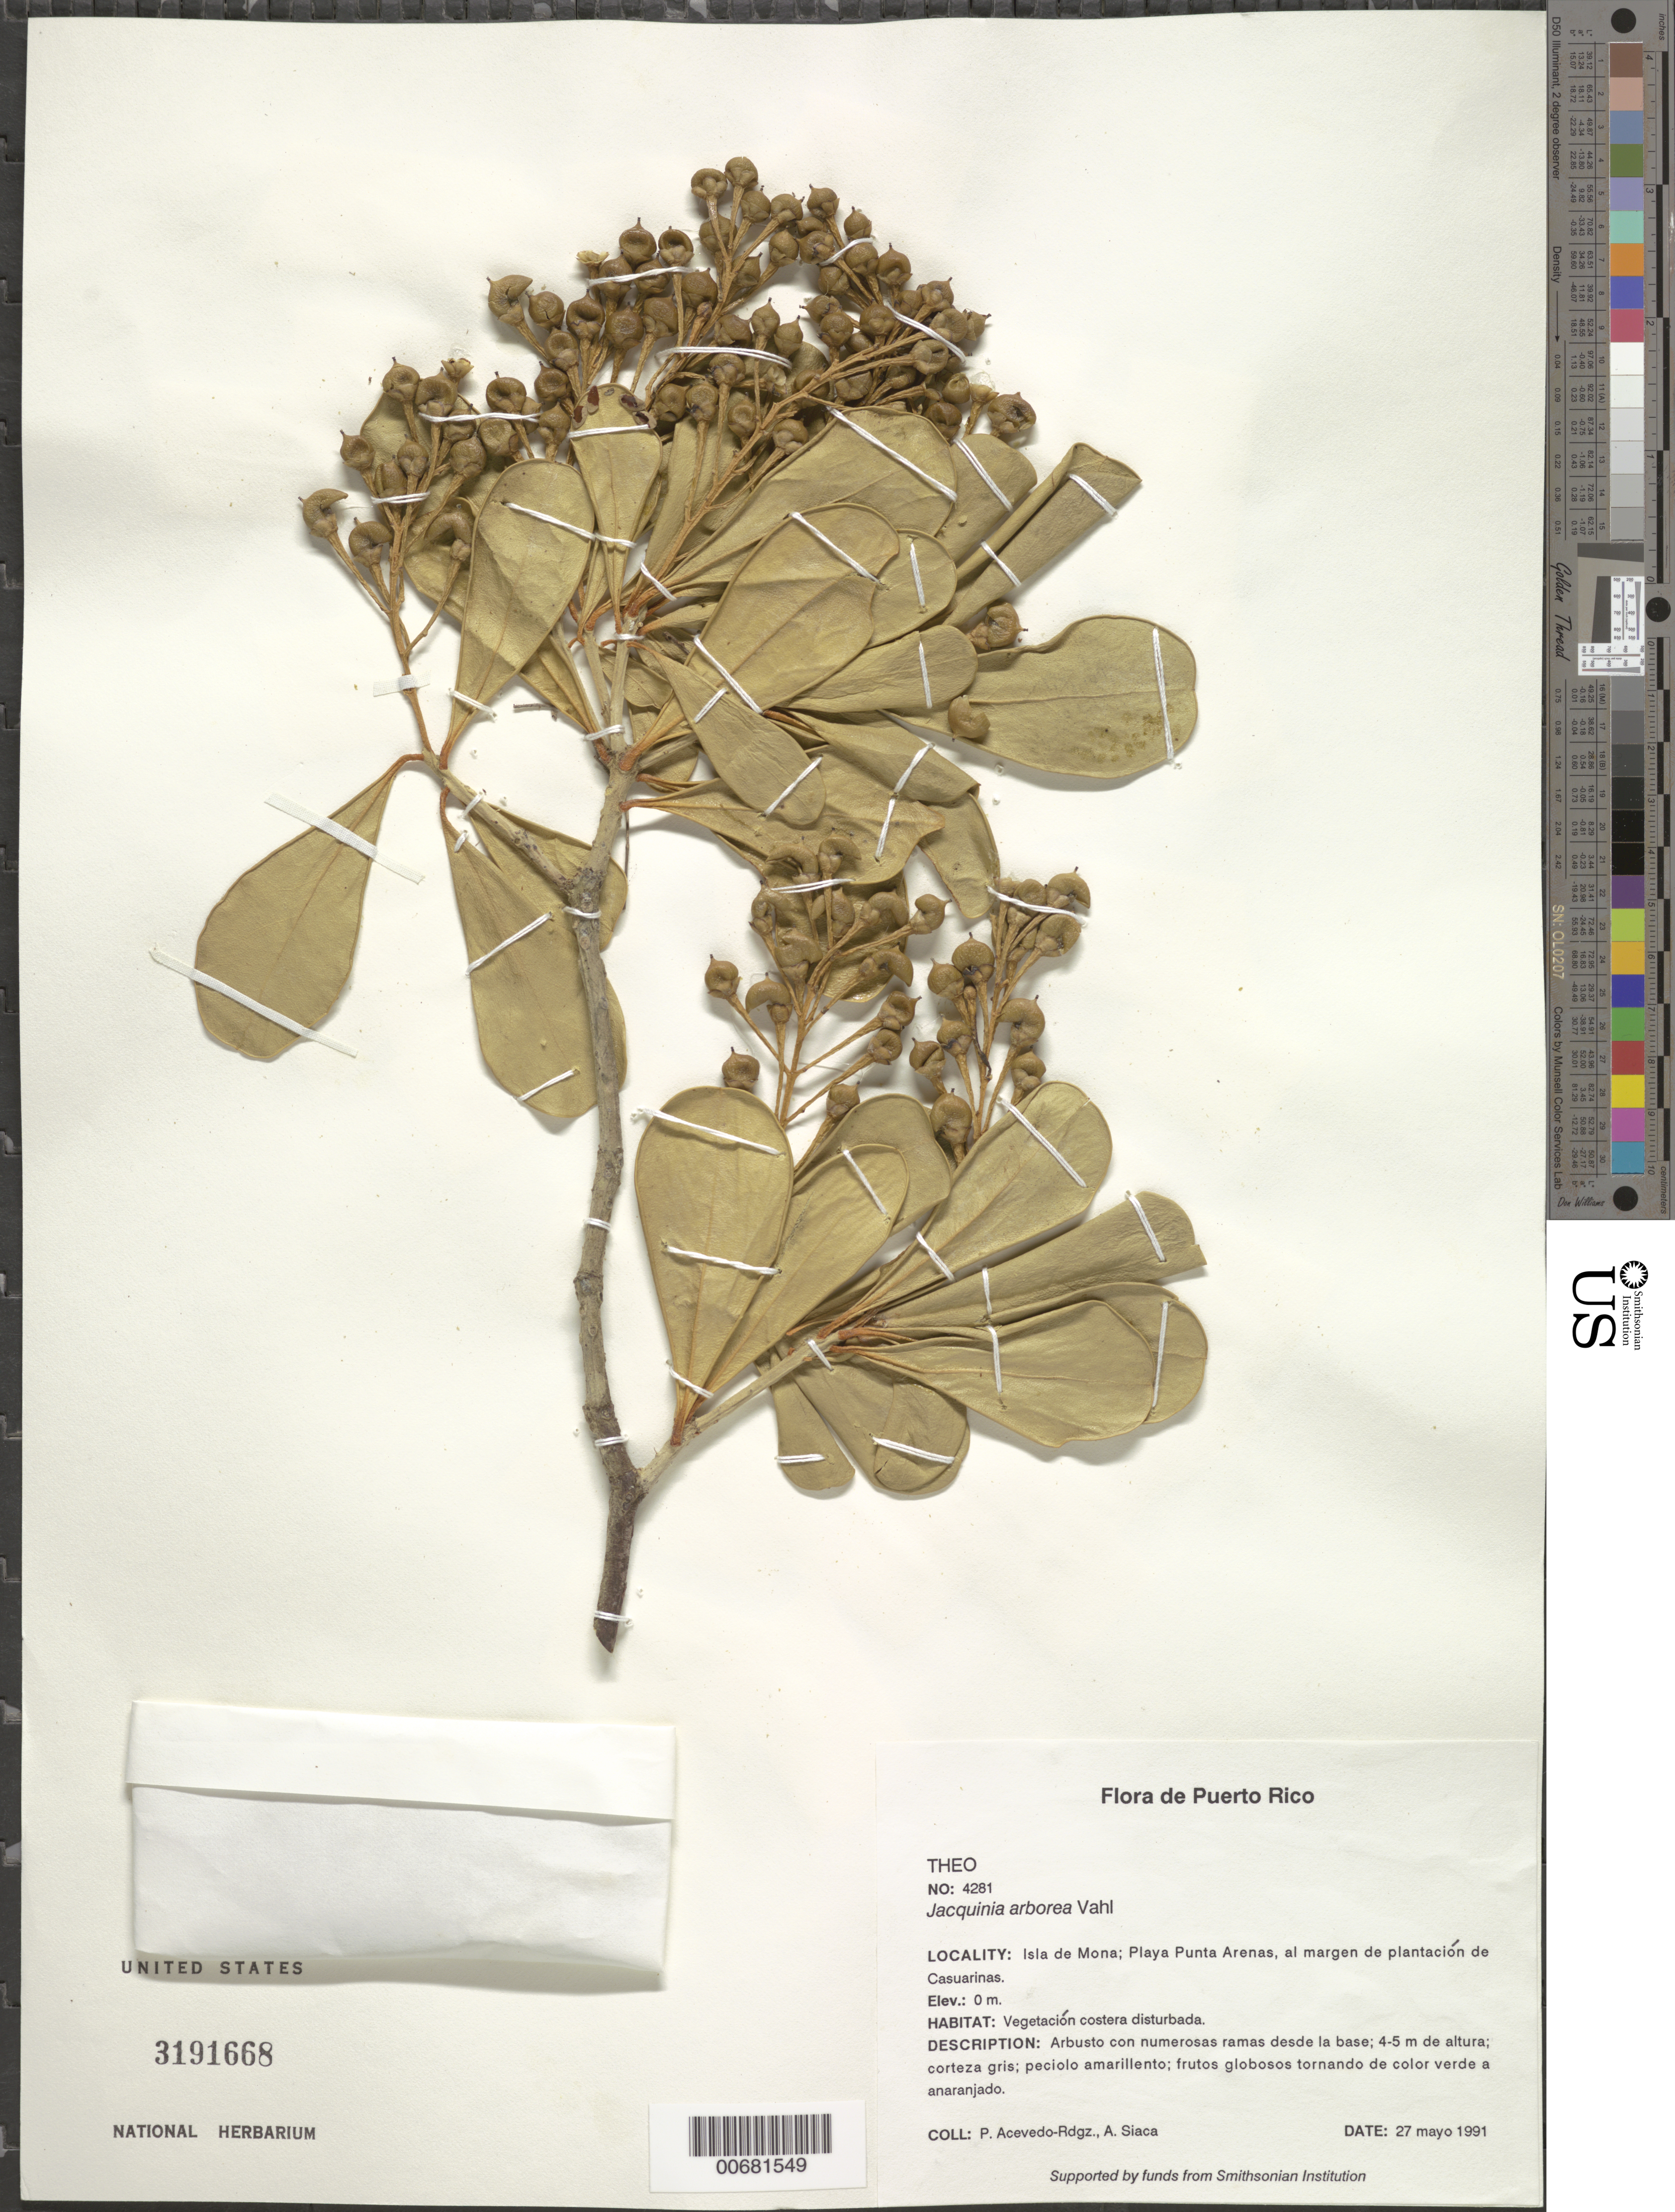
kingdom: Plantae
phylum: Tracheophyta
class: Magnoliopsida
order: Ericales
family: Primulaceae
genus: Jacquinia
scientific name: Jacquinia arborea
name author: Vahl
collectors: P. Acevedo-Rodr. & A. Siaca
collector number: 4281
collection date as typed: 27 May 1991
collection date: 1991-05-27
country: Puerto Rico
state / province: Mayaguëz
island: Mona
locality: Isla de Mona; Playa Punta Arenas, al margen de plantación de Casuarinas.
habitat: Vegetacion costera disturbada.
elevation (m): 0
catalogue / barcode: US 3191668